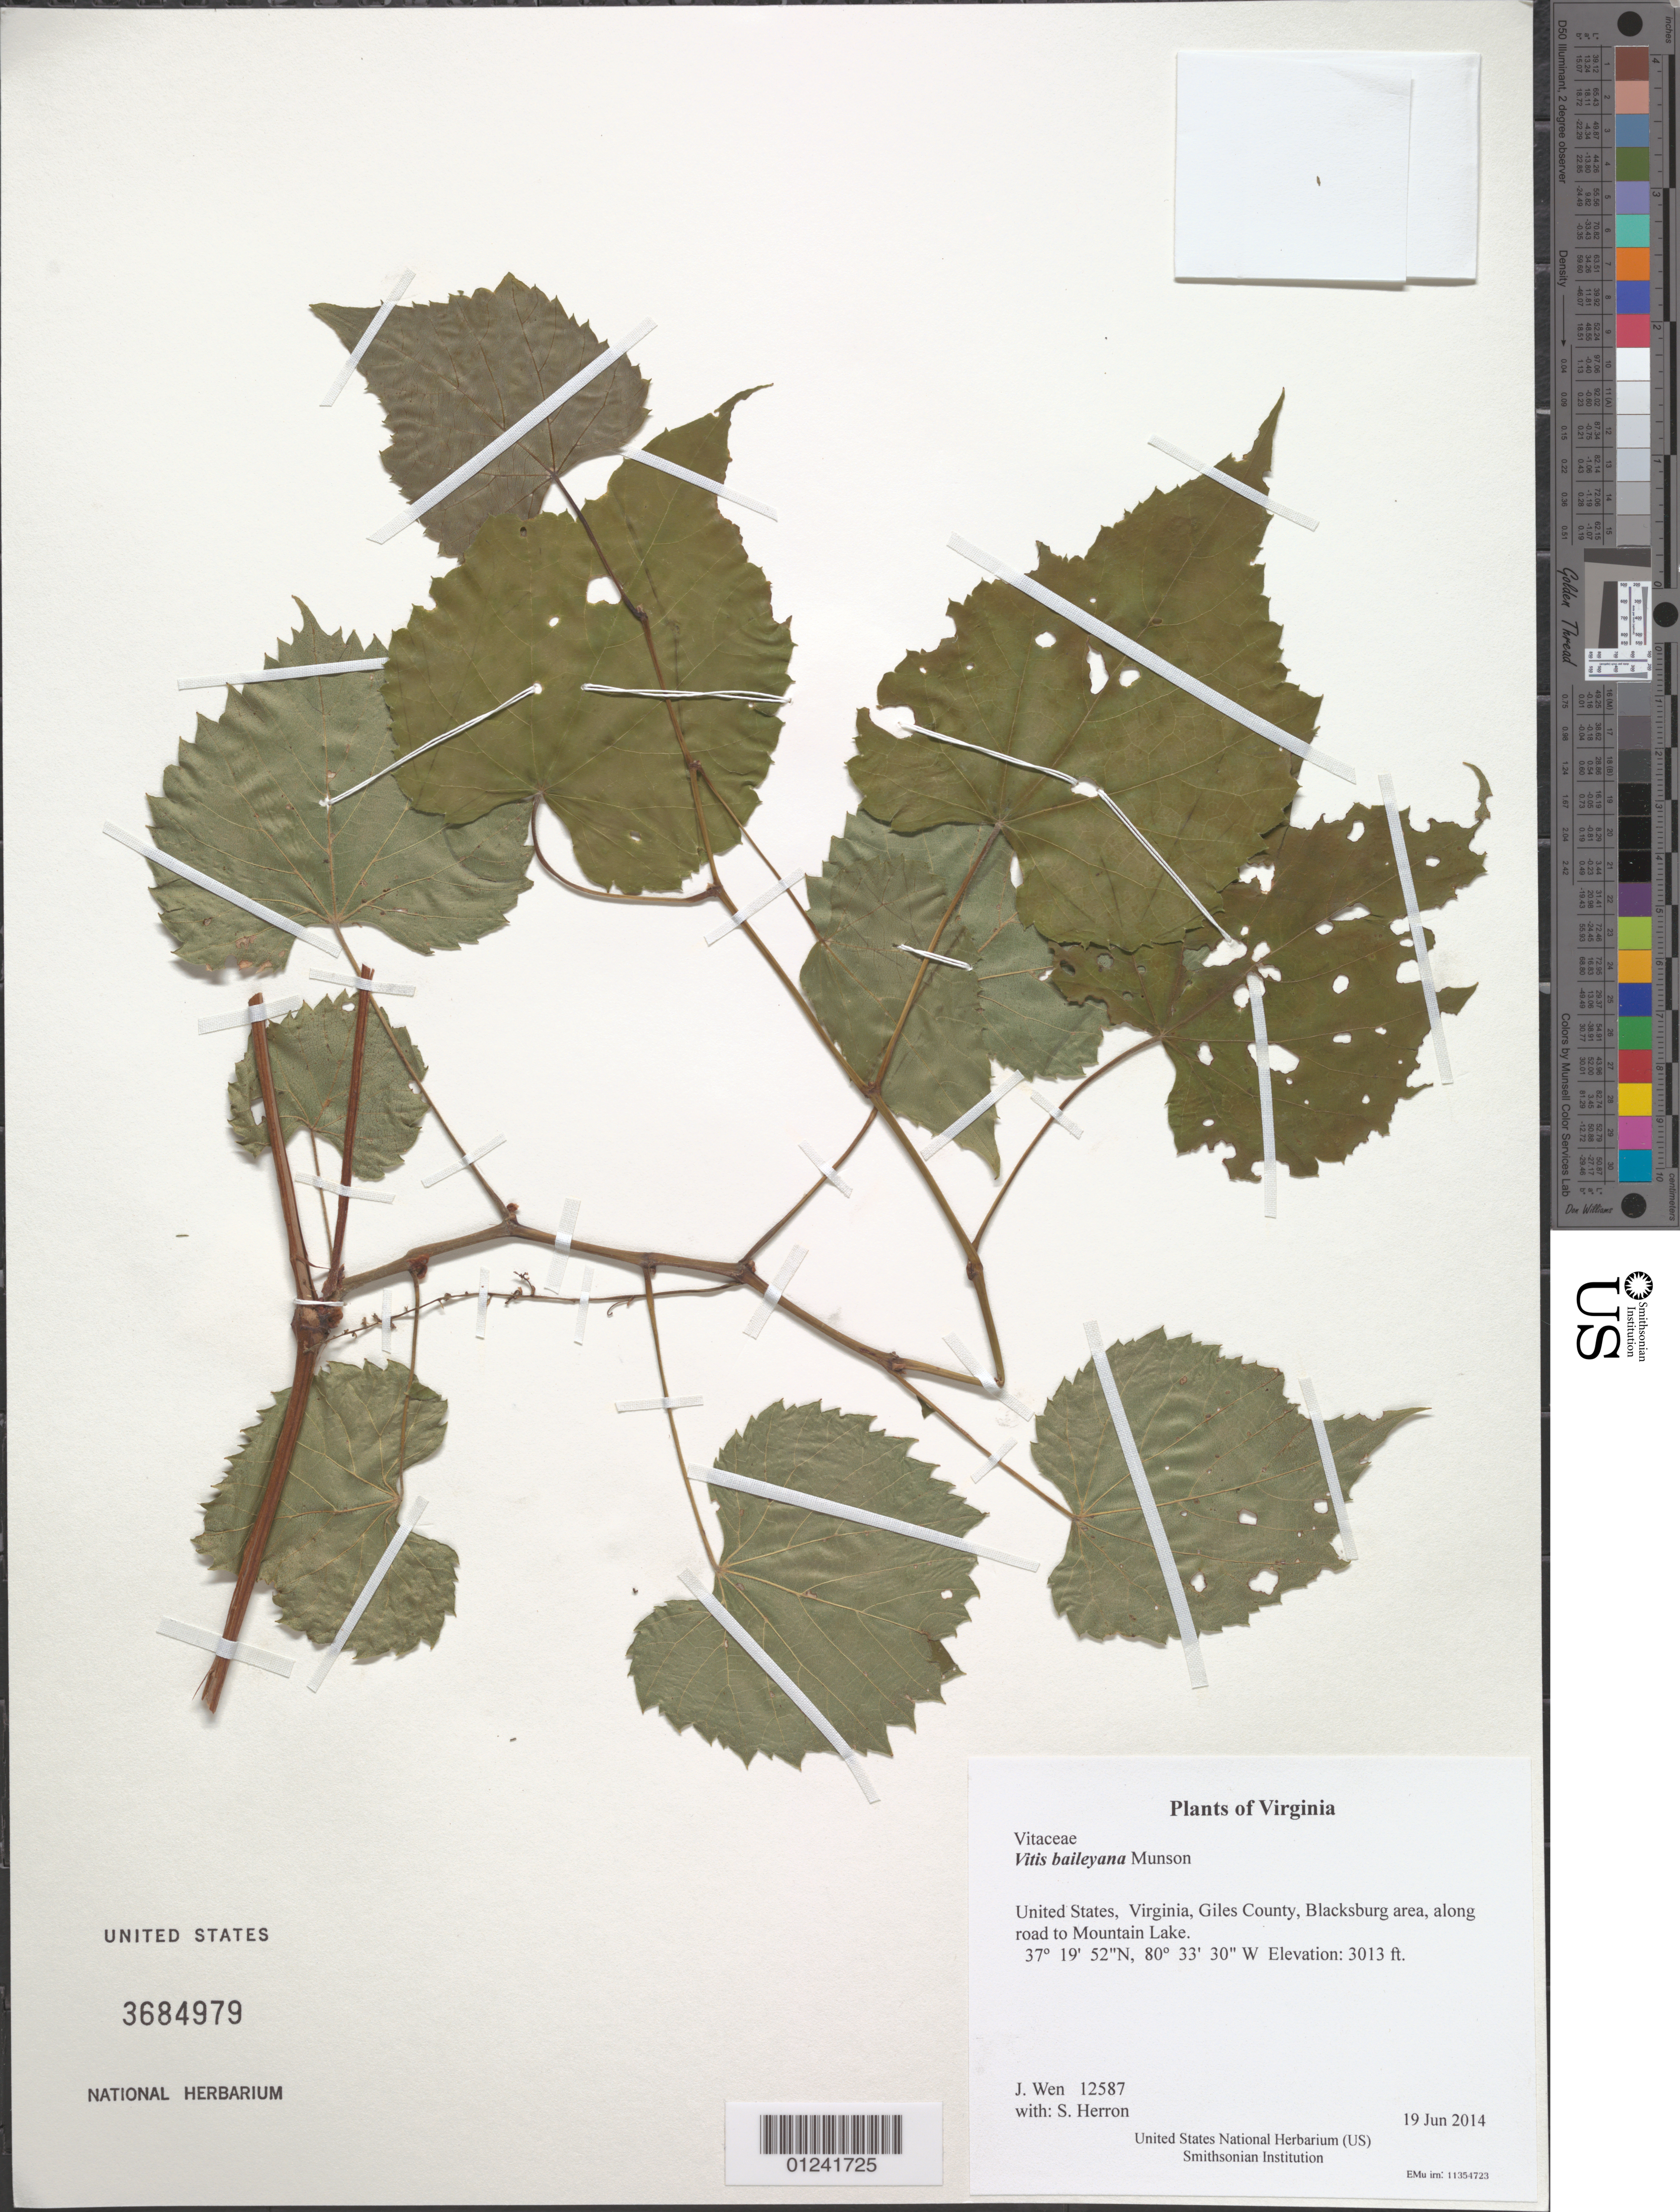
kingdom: Plantae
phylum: Tracheophyta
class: Magnoliopsida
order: Vitales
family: Vitaceae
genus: Vitis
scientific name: Vitis baileyana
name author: Munson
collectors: J. Wen & S. Herron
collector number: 12587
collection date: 2014-06-19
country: United States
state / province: Virginia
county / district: Montgomery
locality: Blacksburg area, along road to Mountain Lake.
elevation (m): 918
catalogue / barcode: US 3684979